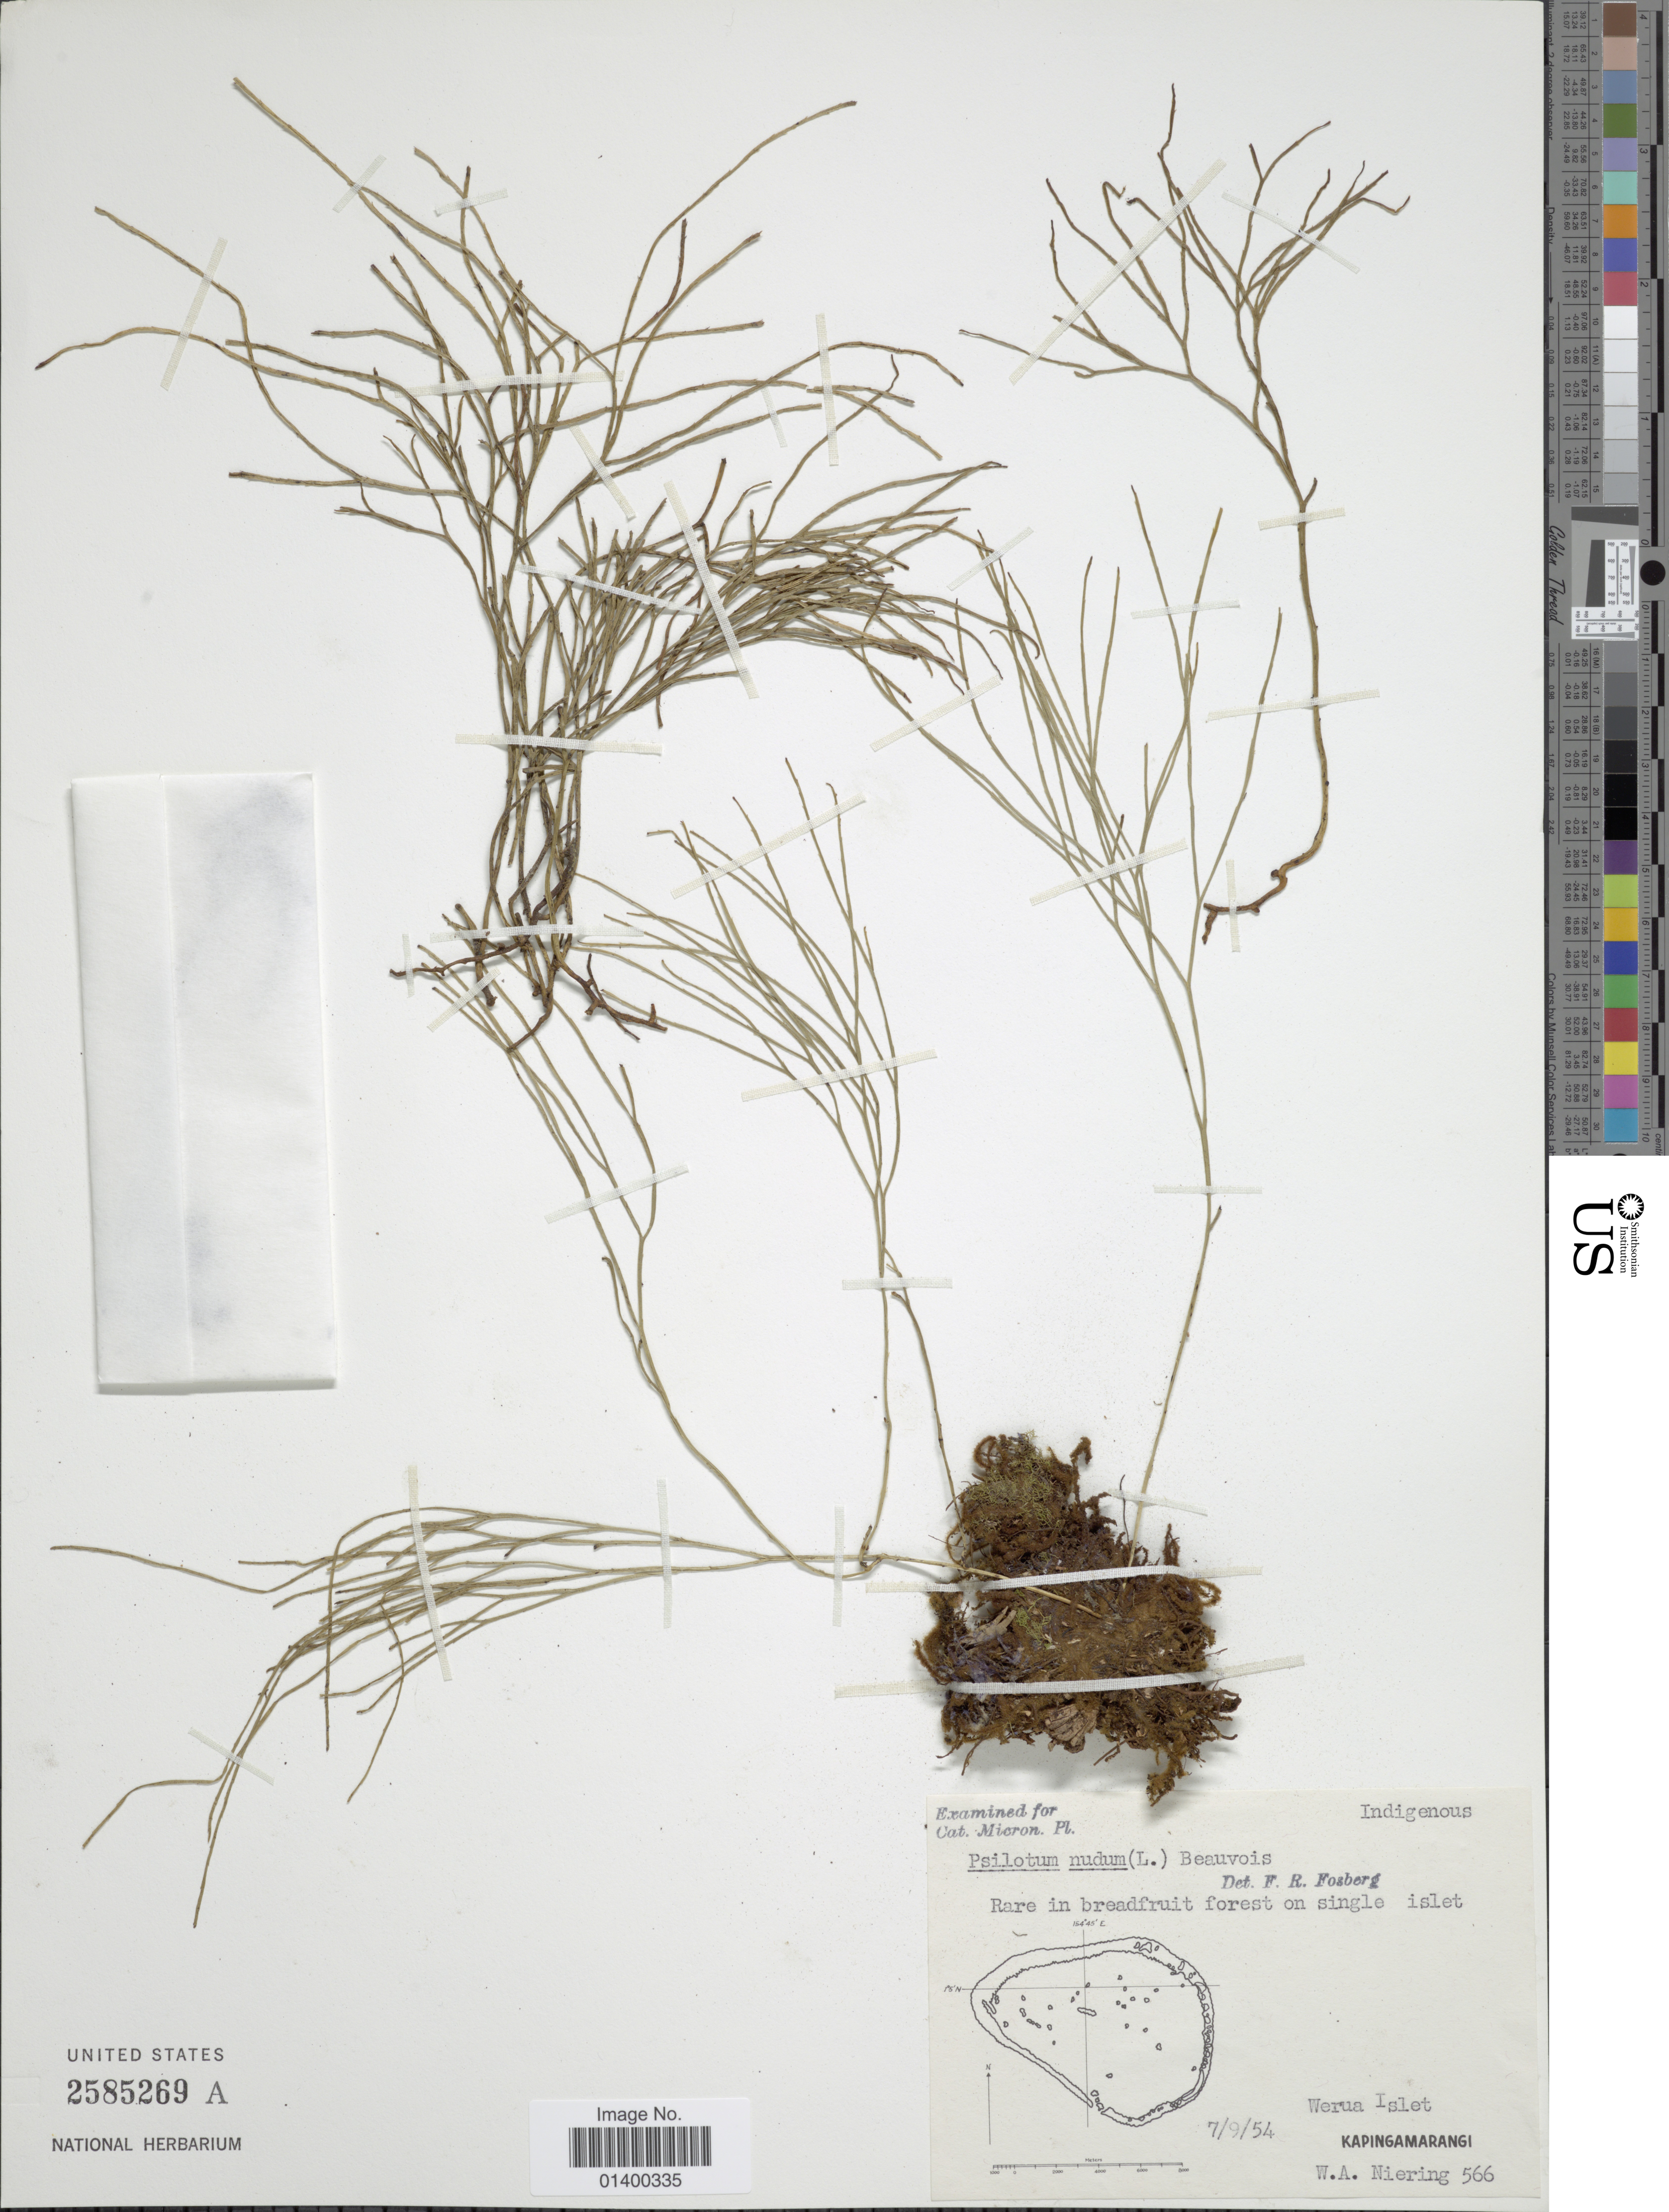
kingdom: Plantae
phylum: Tracheophyta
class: Polypodiopsida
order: Psilotales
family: Psilotaceae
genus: Psilotum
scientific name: Psilotum nudum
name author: (L.) P. Beauv.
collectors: W. Niering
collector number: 566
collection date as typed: Transcribed d/m/y: 9/7/54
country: Micronesia, Federated States of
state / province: Pohnpei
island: Kapingamarangi Atoll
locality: Werua islet, Kapingamarangi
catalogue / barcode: US 2585269A